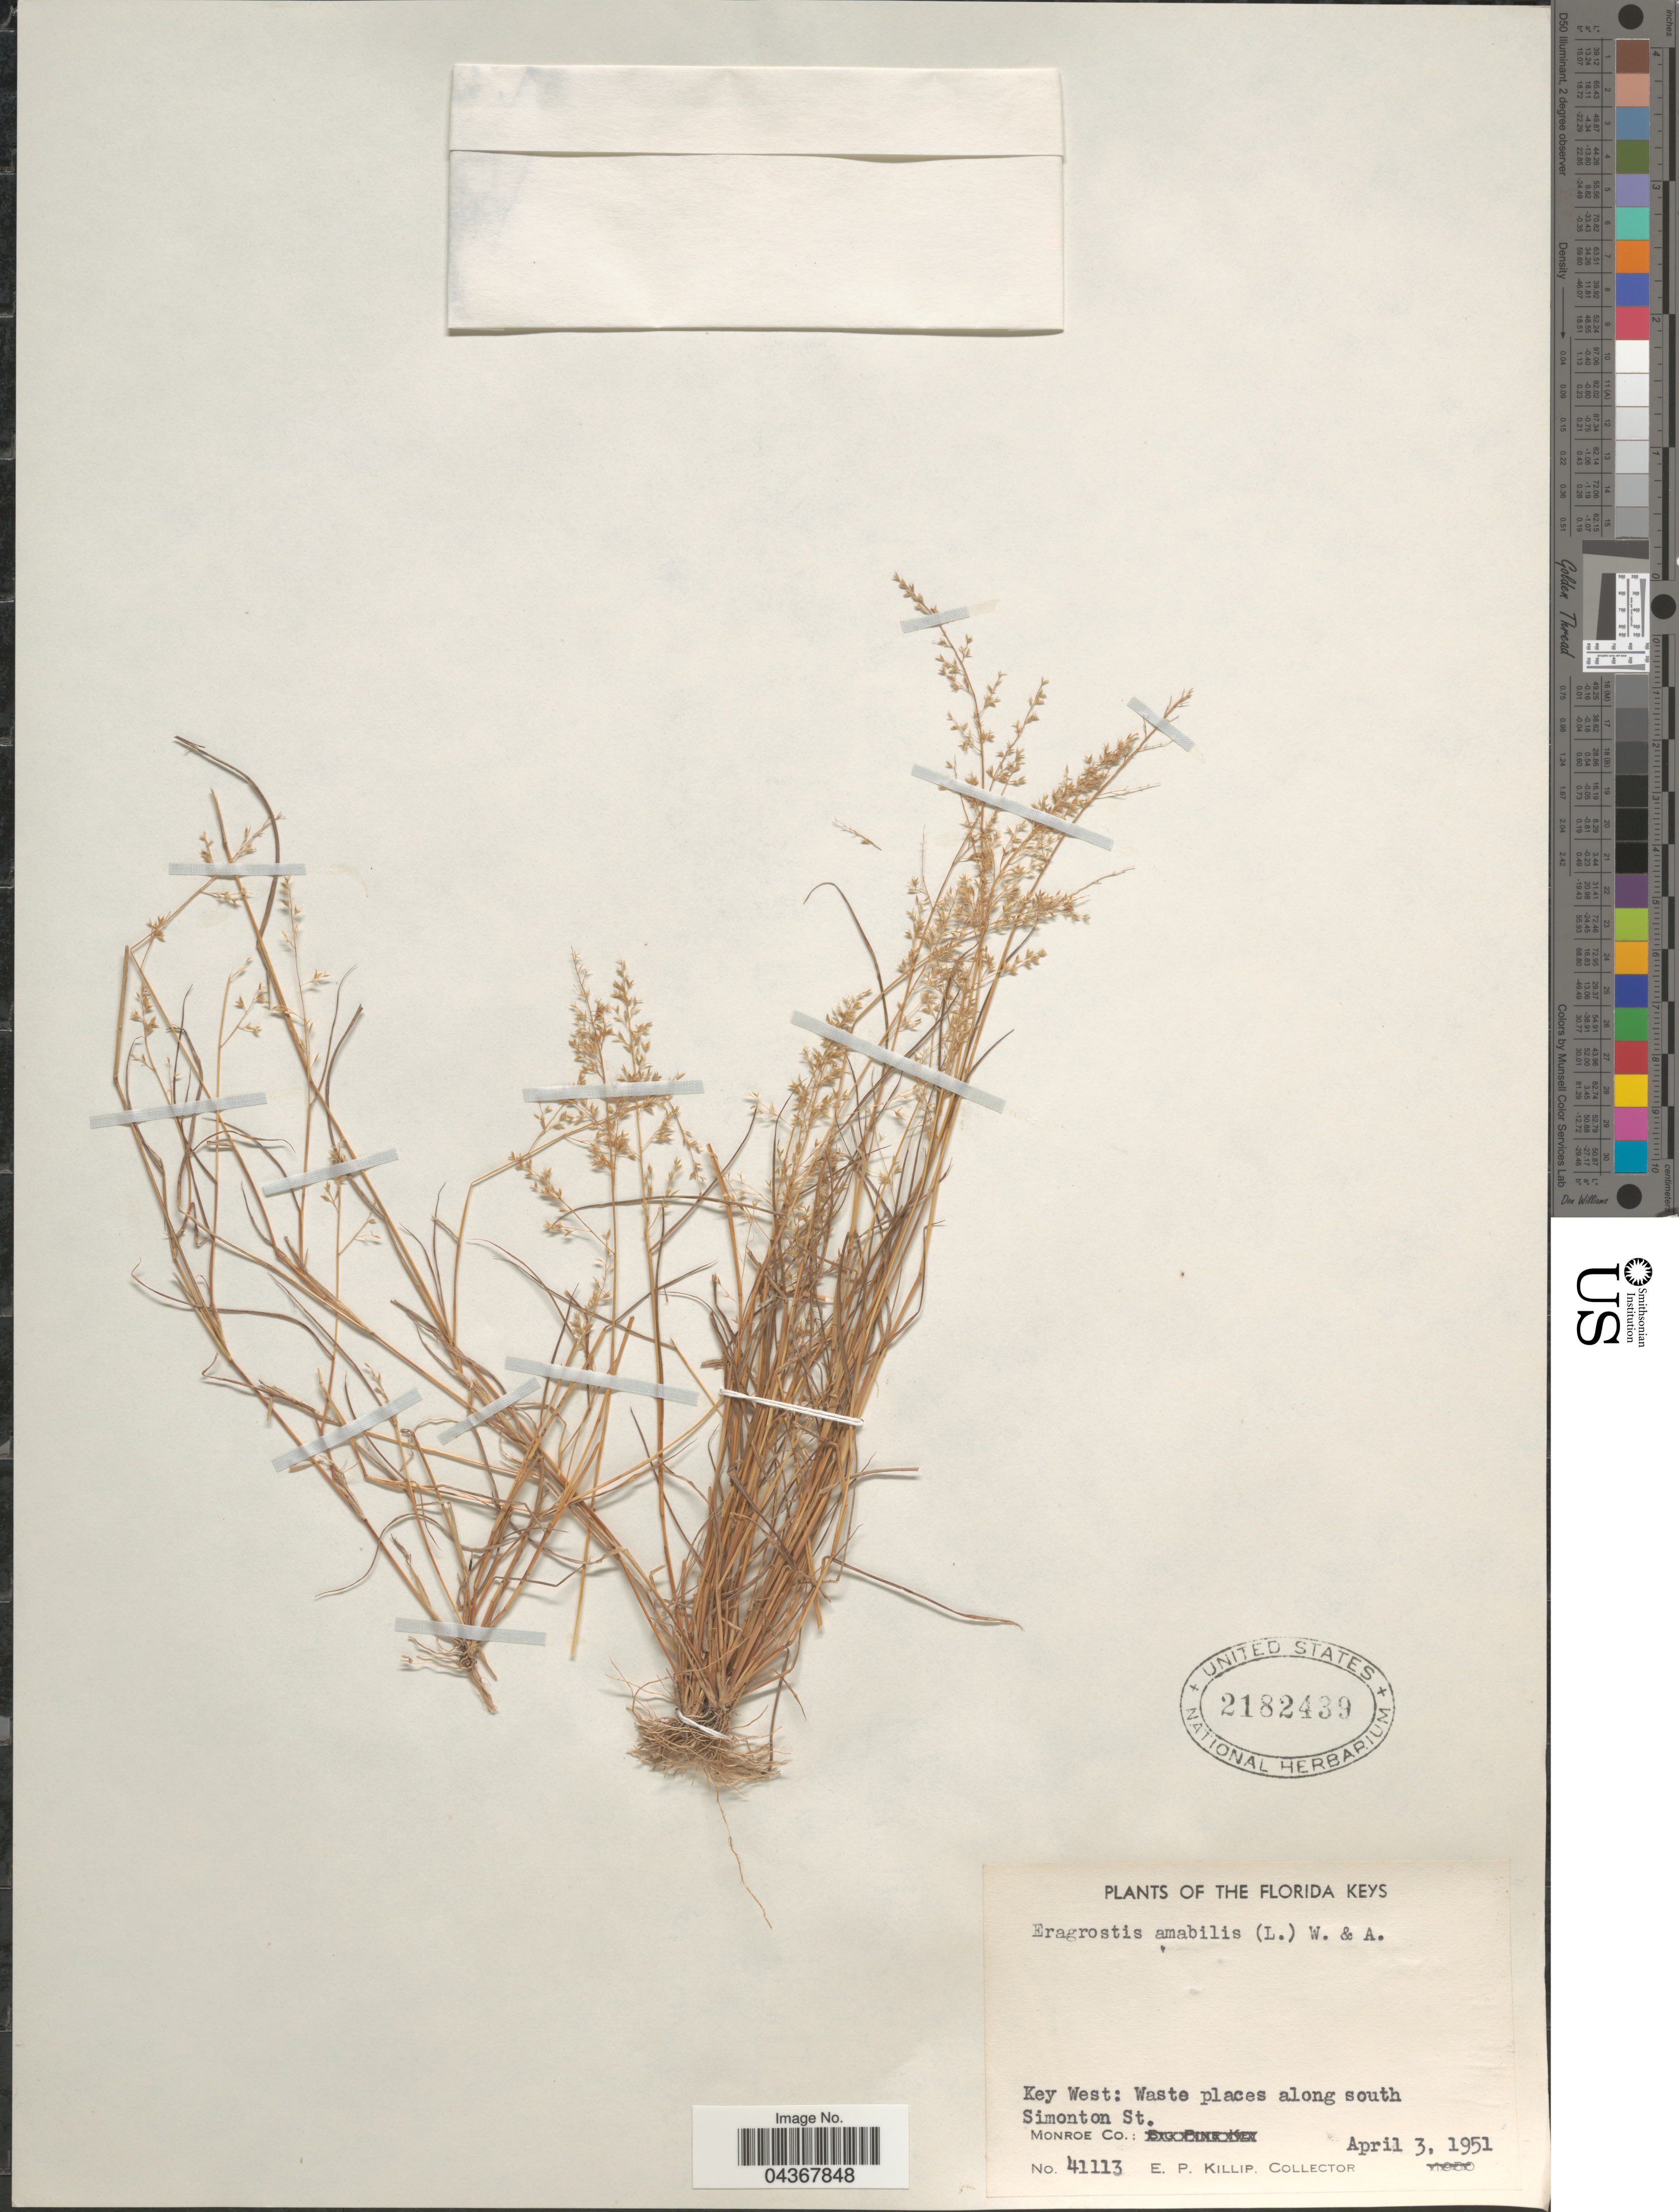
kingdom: Plantae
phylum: Tracheophyta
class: Liliopsida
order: Poales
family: Poaceae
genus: Eragrostis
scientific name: Eragrostis ciliaris var. laxa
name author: Kuntze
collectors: E. P. Killip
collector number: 41113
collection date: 1951-04-03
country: United States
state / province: Florida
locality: The Florida Keys. Key West: Waste places along south Simonton St. Monroe Co.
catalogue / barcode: US 2182439